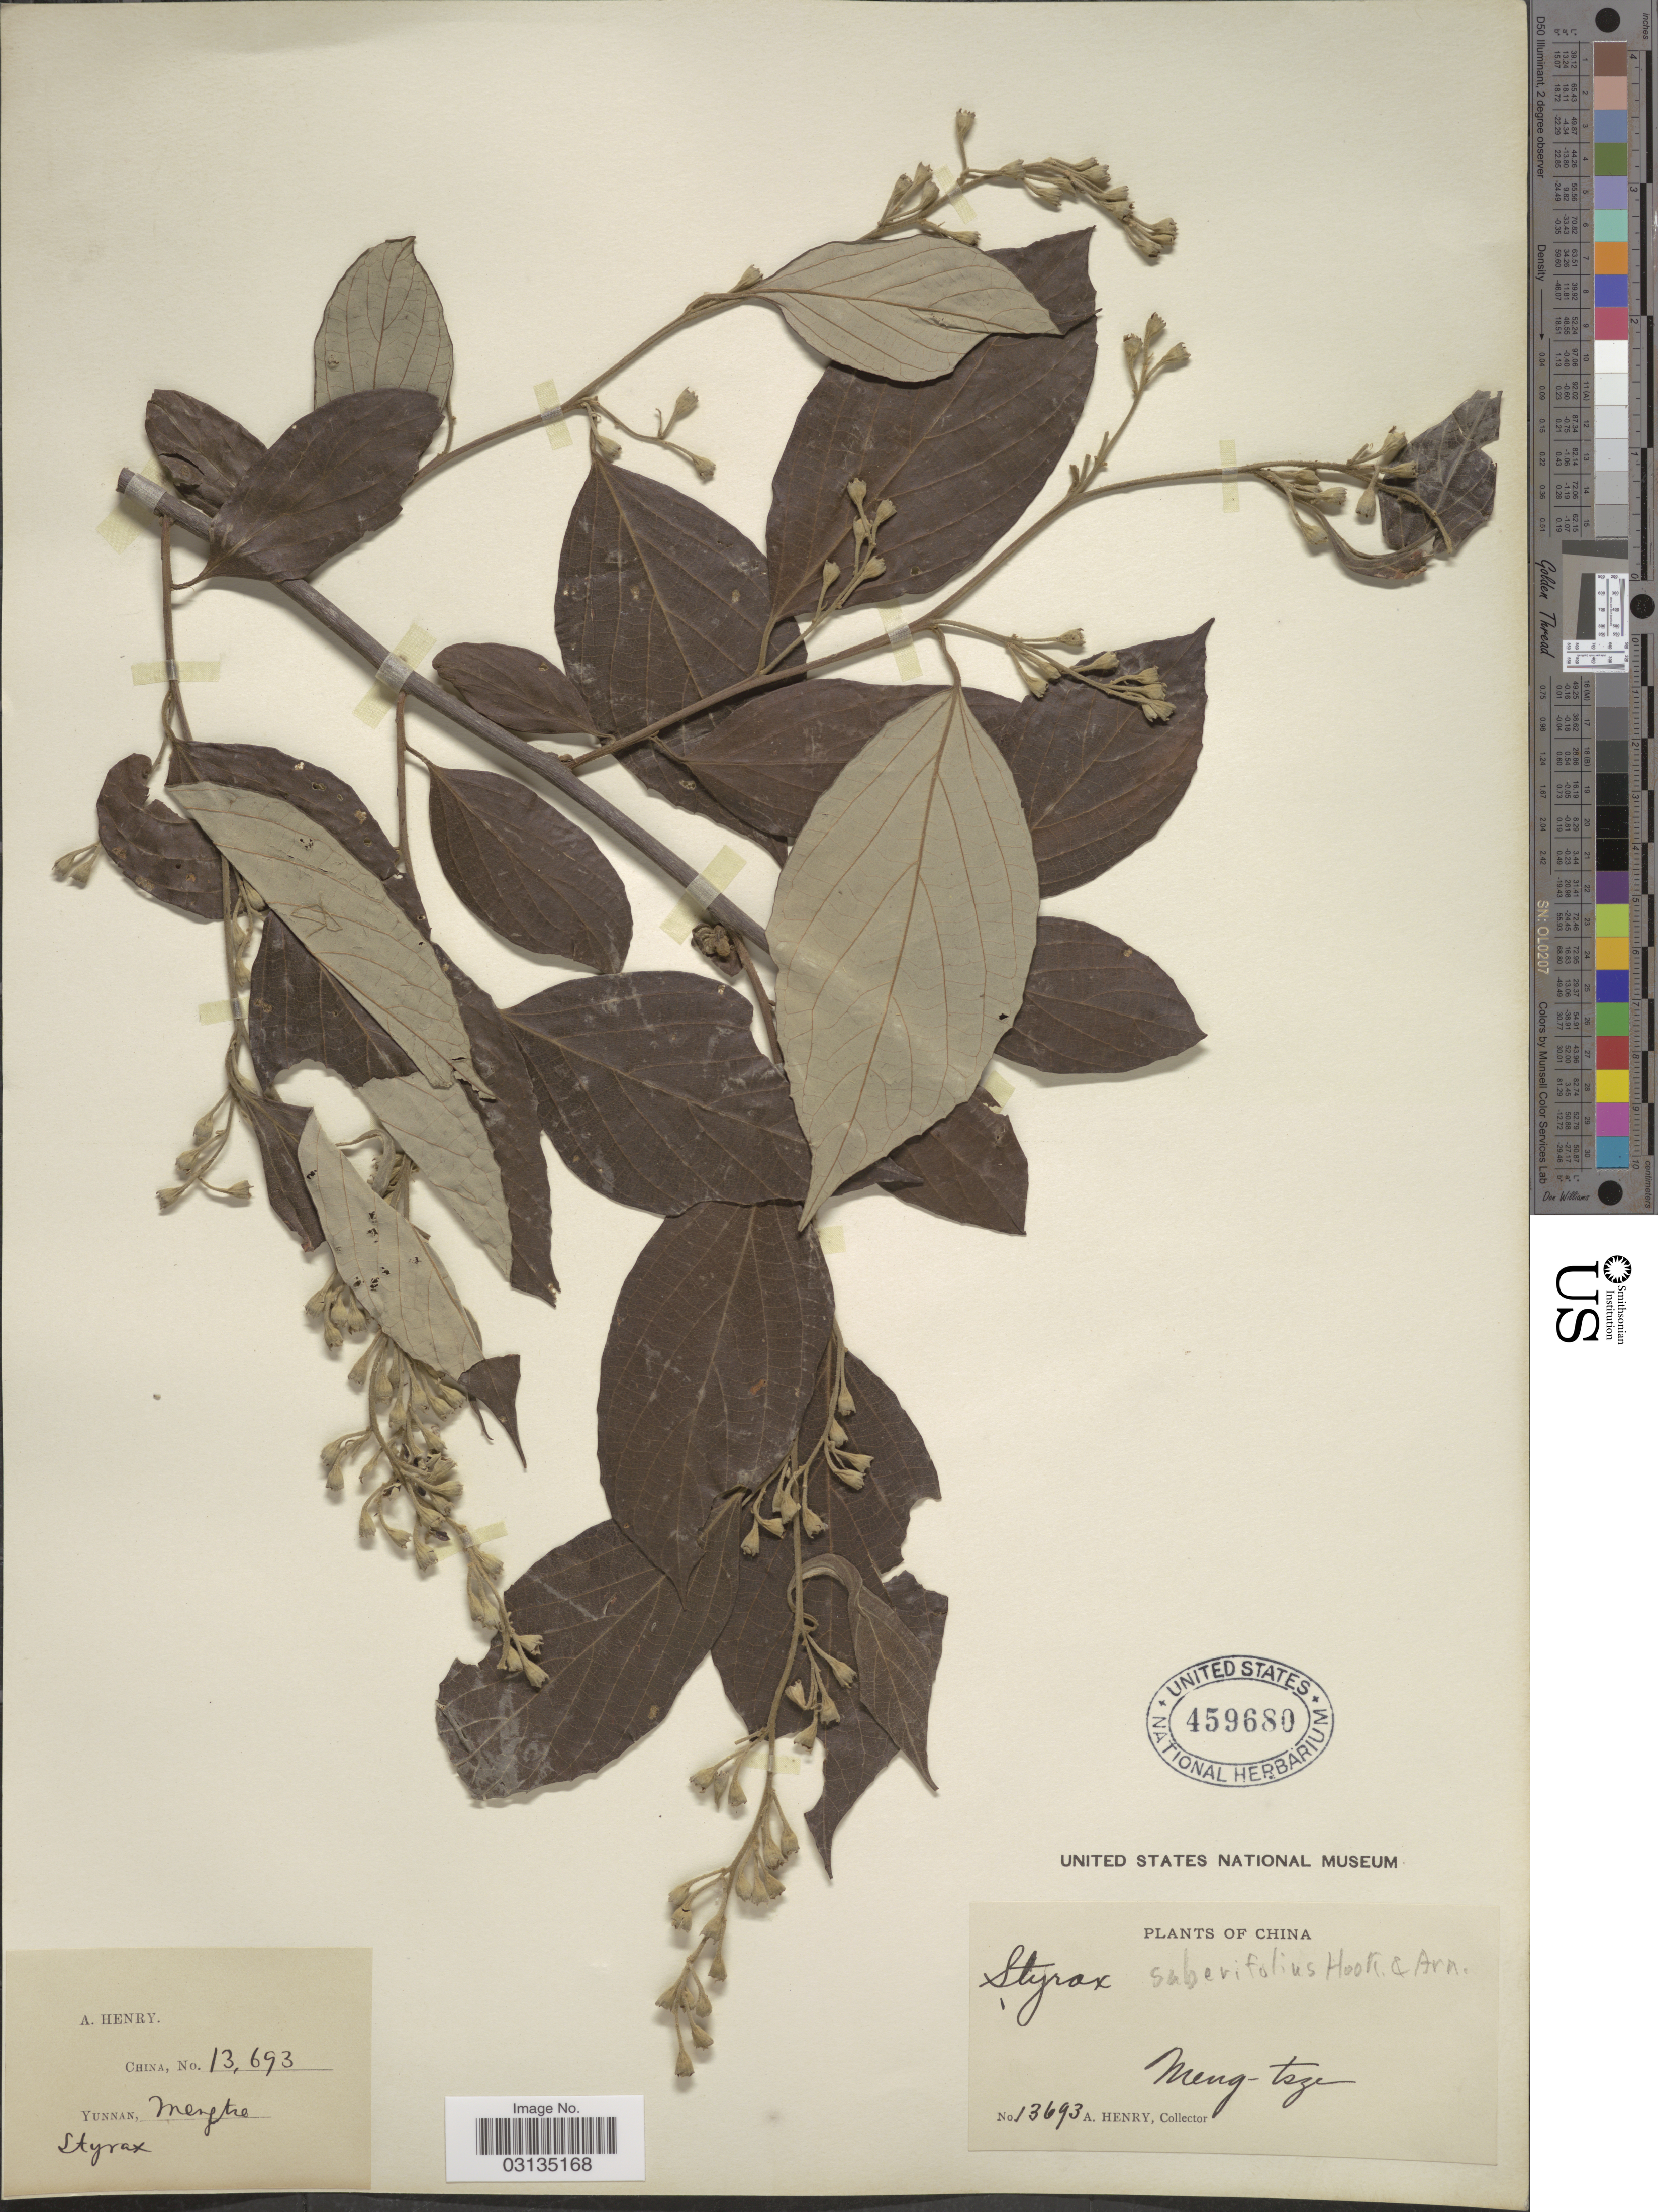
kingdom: Plantae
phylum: Tracheophyta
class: Magnoliopsida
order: Ericales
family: Styracaceae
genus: Styrax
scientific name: Styrax suberifolius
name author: Hook. & Arn.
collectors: A. Henry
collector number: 13693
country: China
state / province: Yunnan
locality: Yunnan, Mengtze.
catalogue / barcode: US 459680